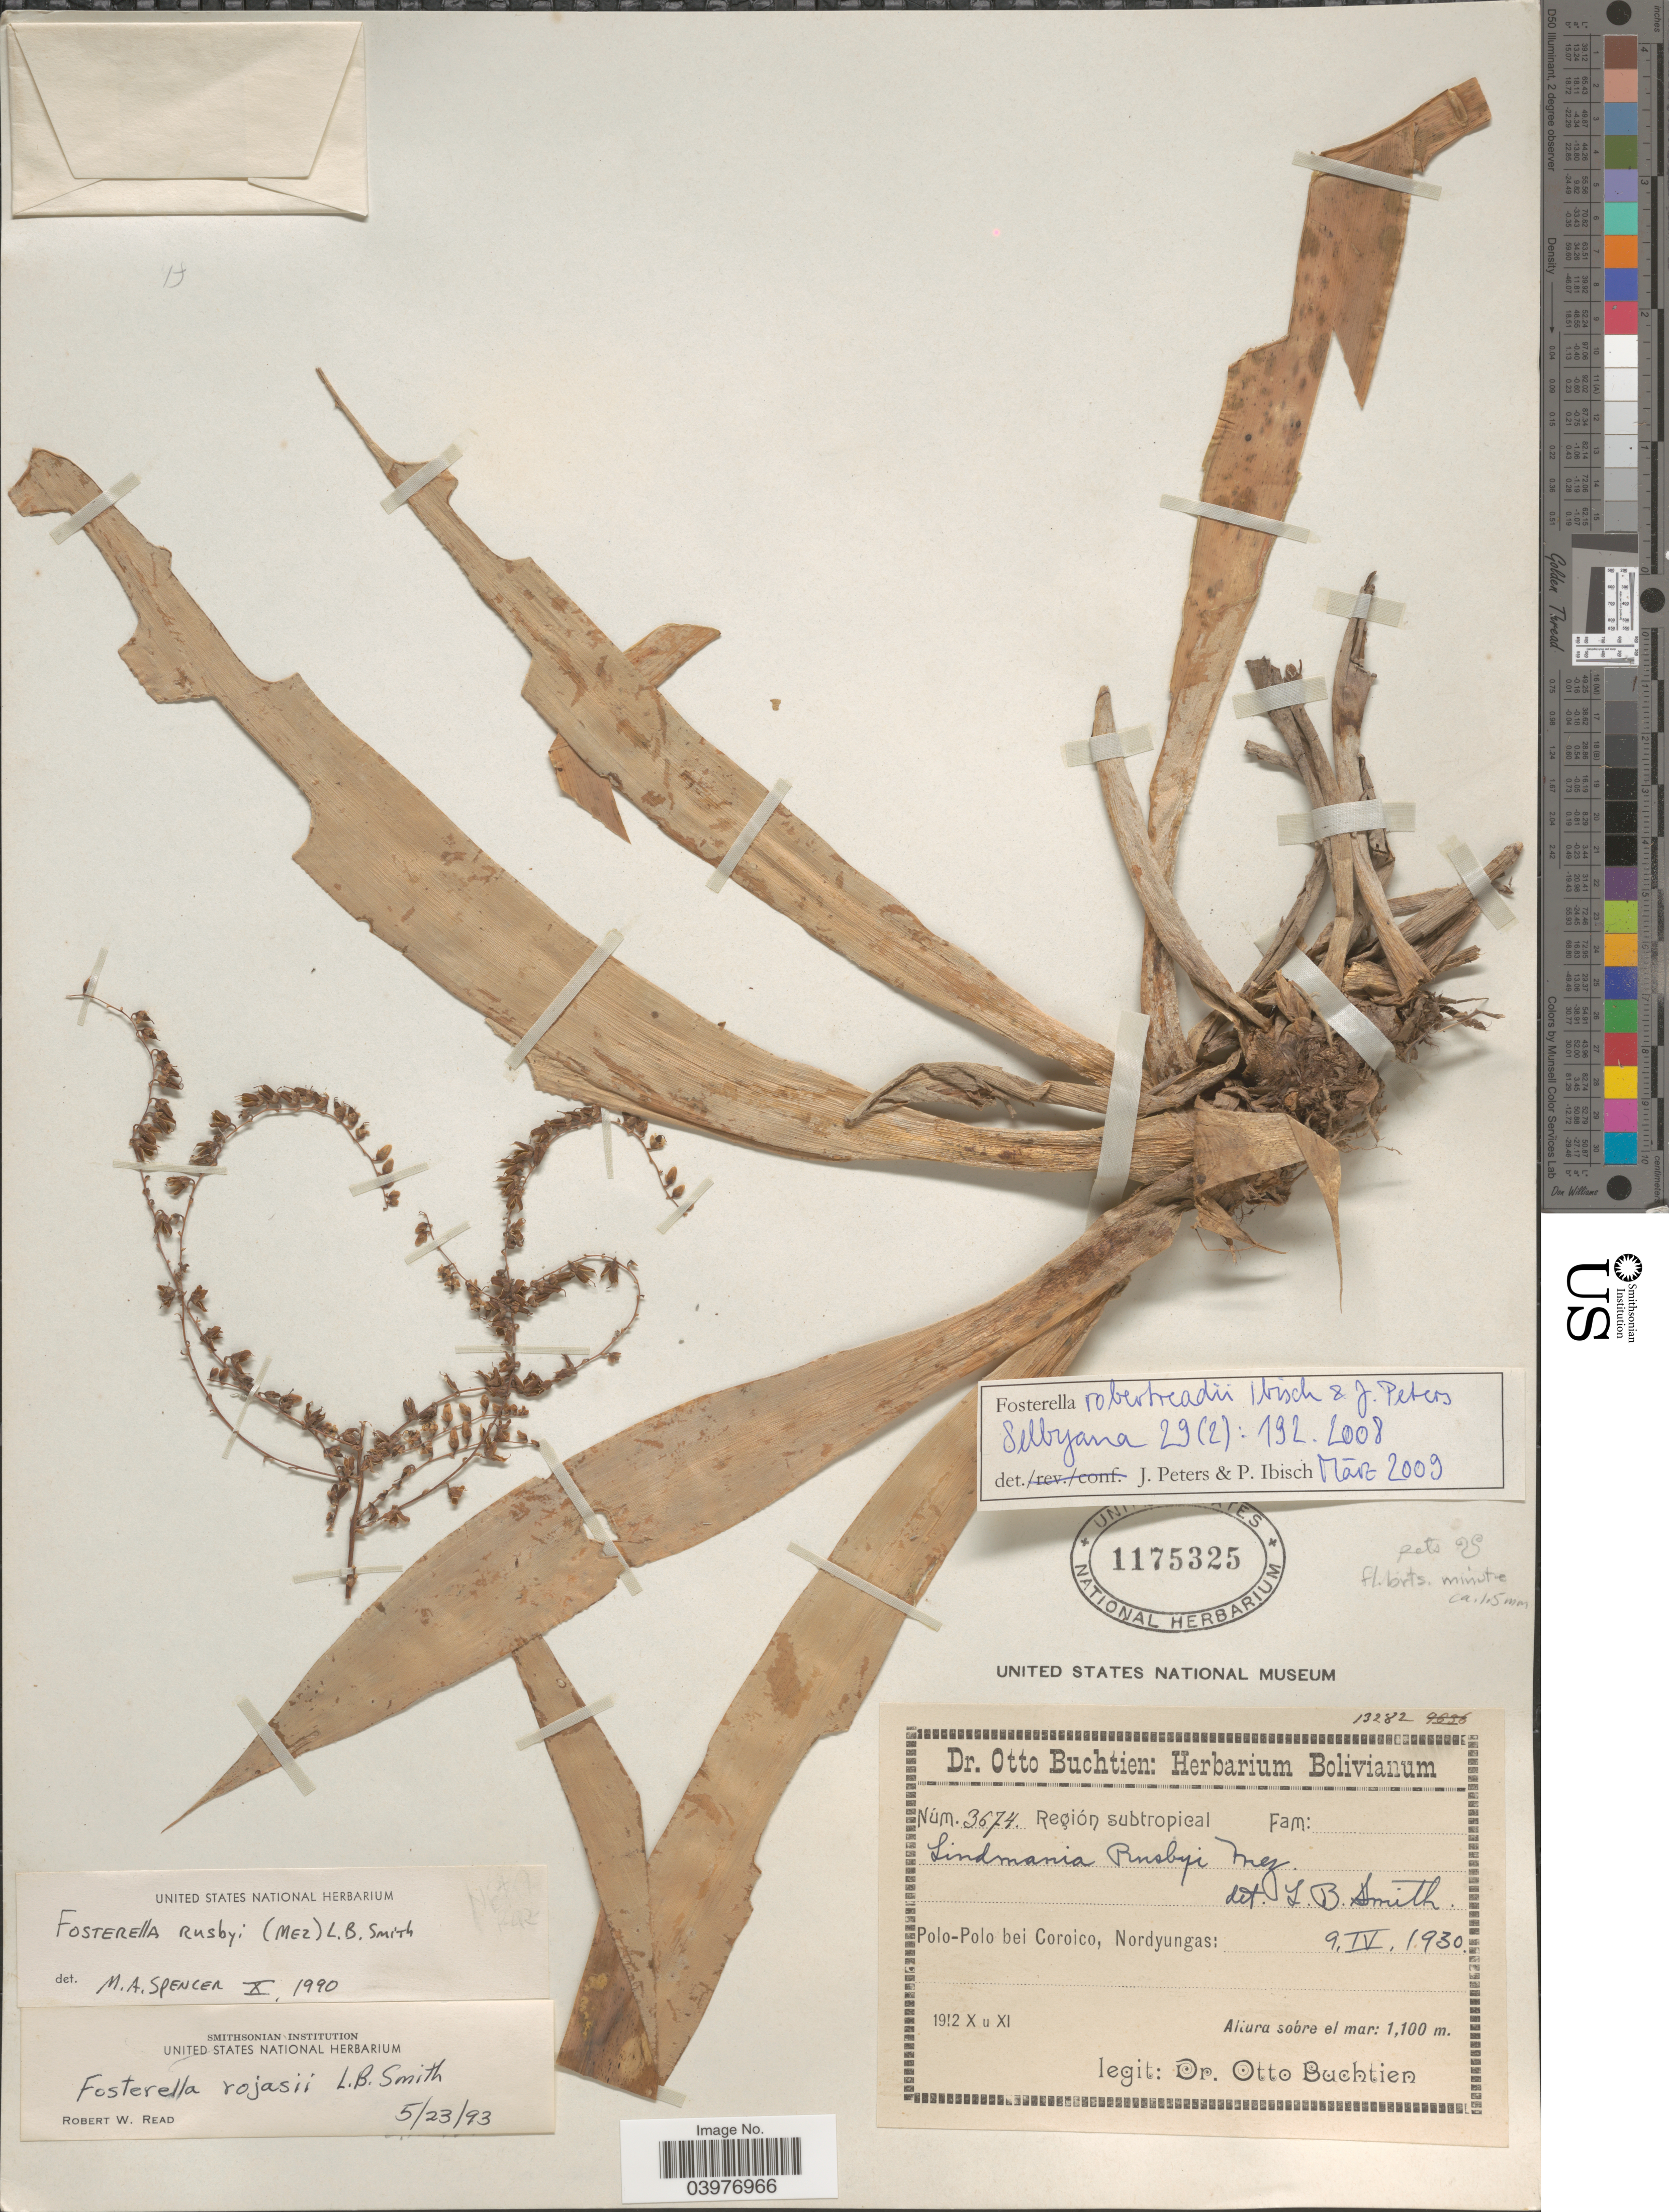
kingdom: Plantae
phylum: Tracheophyta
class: Liliopsida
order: Poales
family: Bromeliaceae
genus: Fosterella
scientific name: Fosterella rusbyi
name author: (Mez) L.B. Sm.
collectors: O. Buchtien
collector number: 3674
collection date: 1912-10/1912-11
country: Bolivia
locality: Segióin subtropical. Polo-Polo bei Coroico, Nordyungas.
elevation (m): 1100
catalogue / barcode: US 1175325